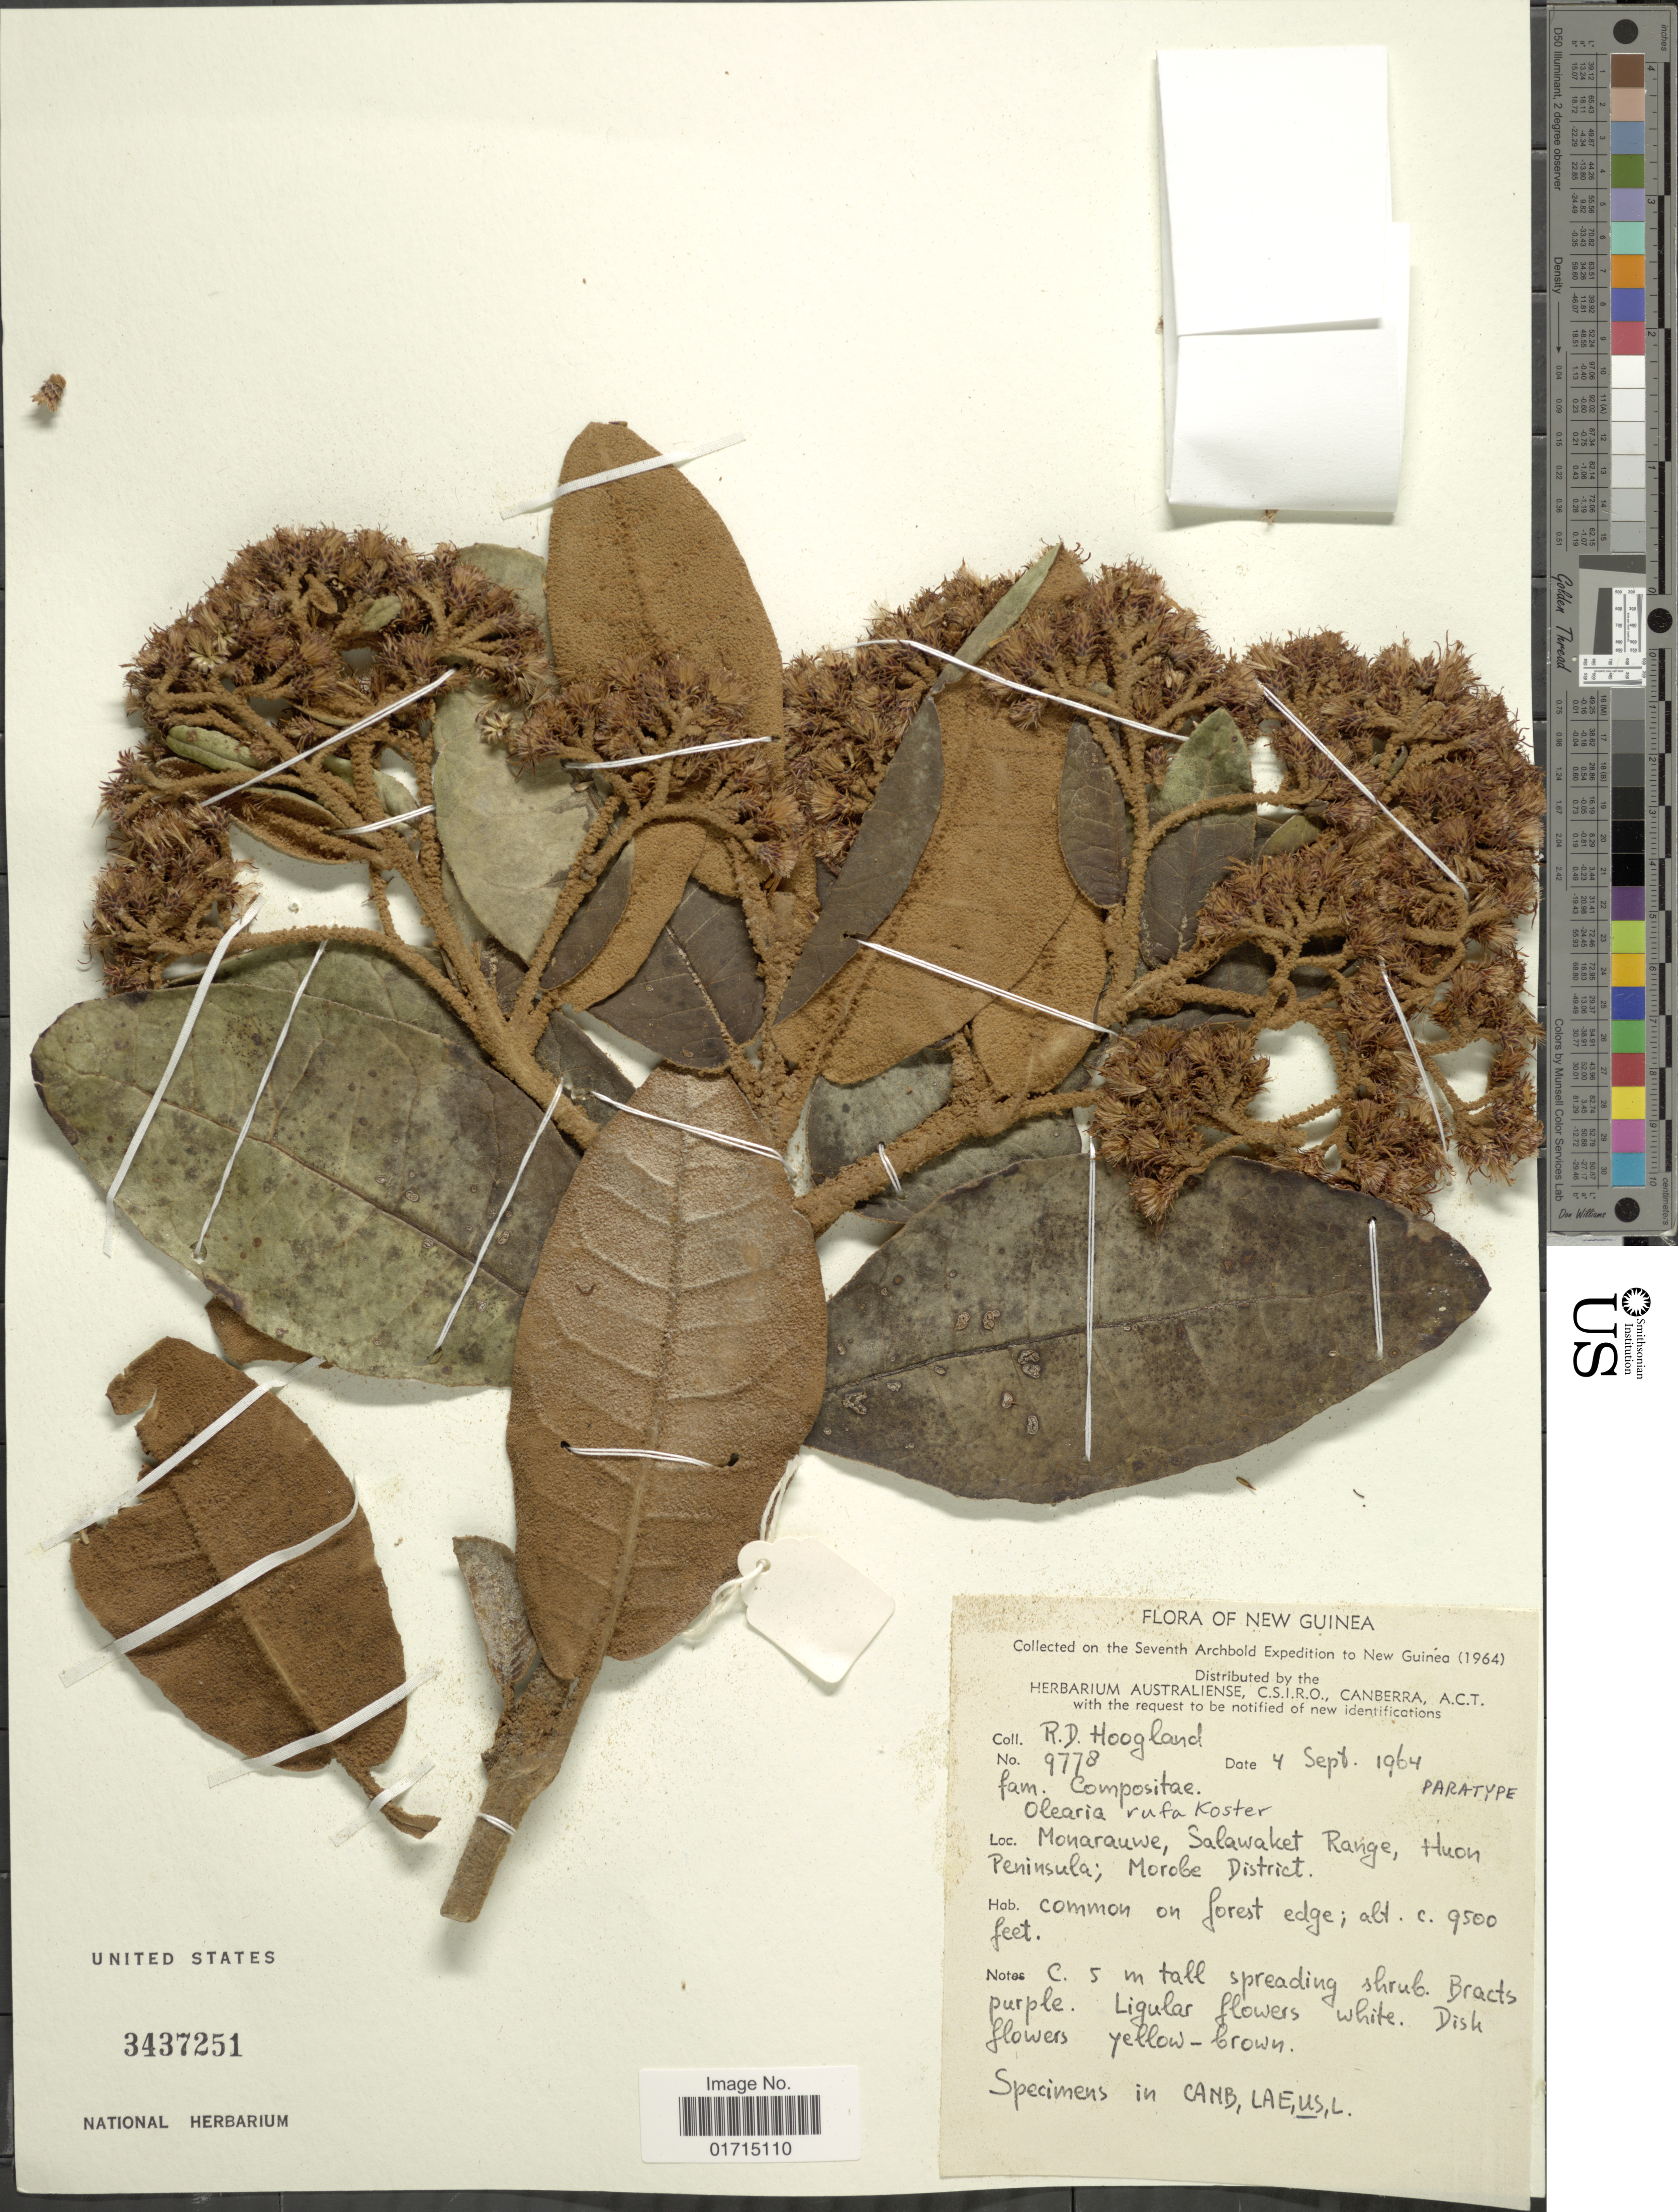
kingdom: Plantae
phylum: Tracheophyta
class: Magnoliopsida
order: Asterales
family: Asteraceae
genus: Olearia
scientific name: Olearia rufa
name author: J. Kost.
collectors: R. D. Hoogland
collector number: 9778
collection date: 1964-09-04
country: Papua New Guinea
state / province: Morobe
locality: Monarauwe, Salawaket Range, Huon peninsula; Morobe District. on forest edge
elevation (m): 2896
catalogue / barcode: US 3437251